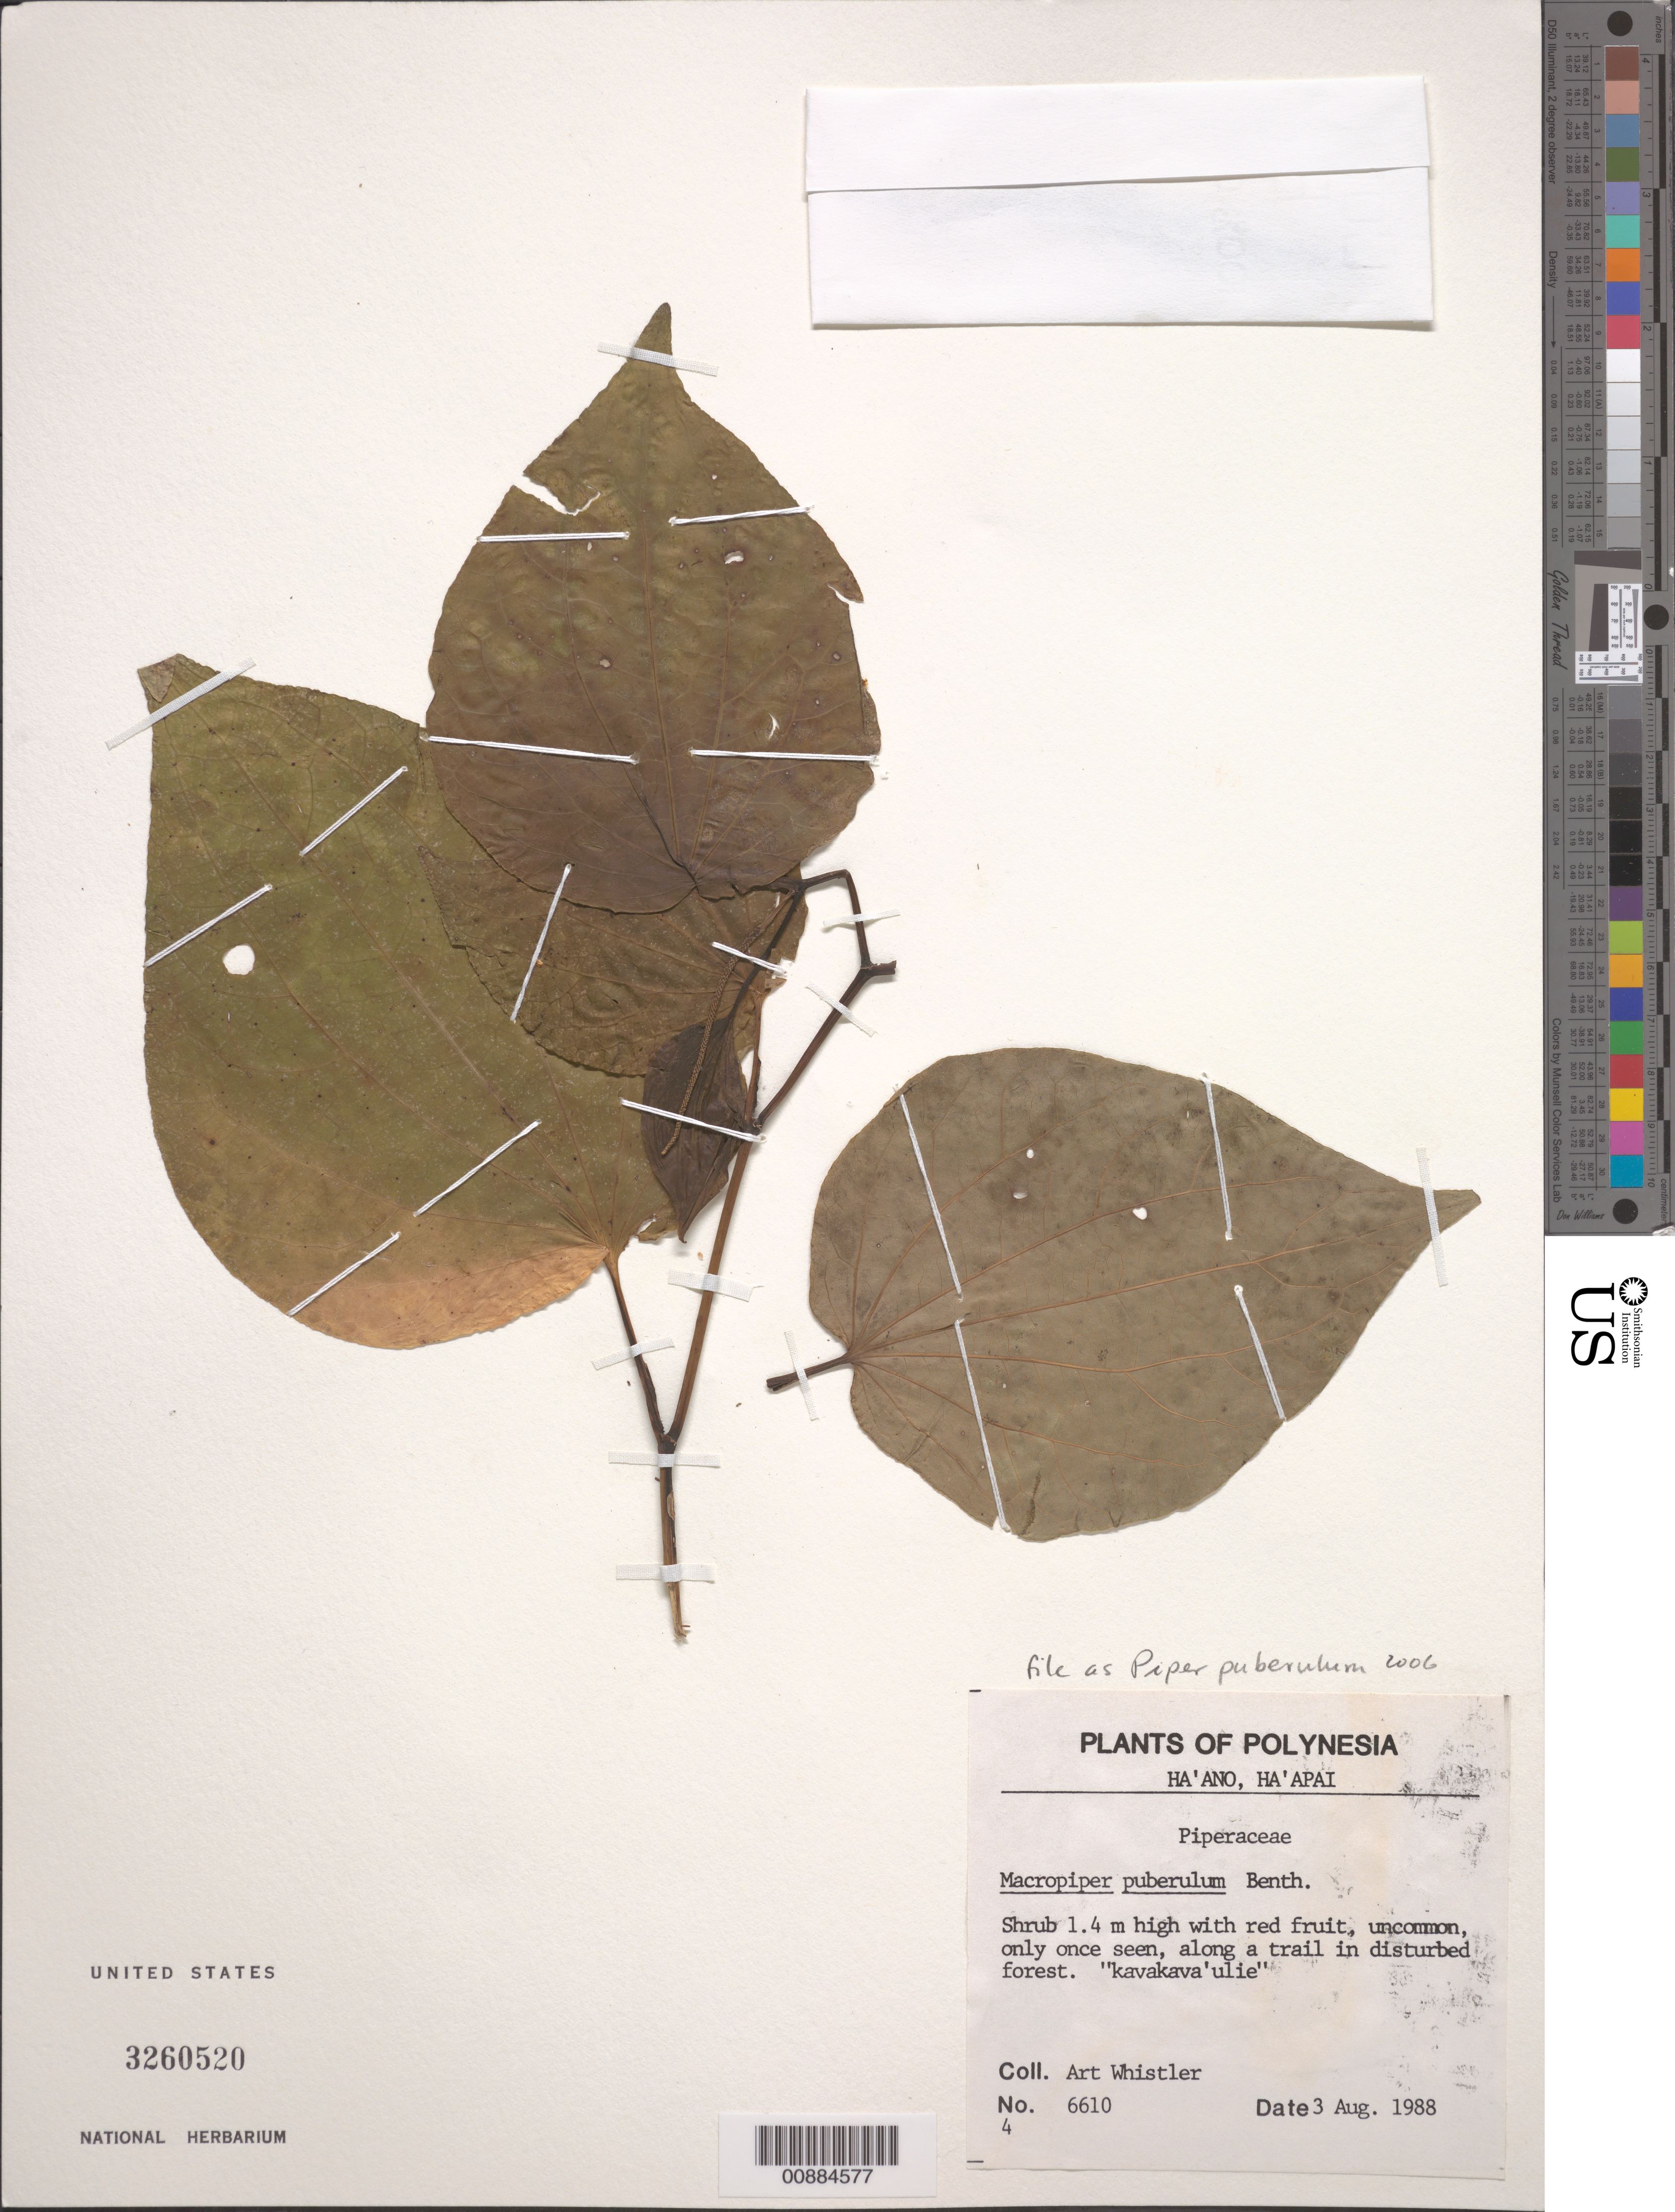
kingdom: Plantae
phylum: Tracheophyta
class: Magnoliopsida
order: Piperales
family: Piperaceae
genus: Piper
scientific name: Piper puberulum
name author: (Benth.) Seem.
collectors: A. Whistler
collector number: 6610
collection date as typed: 03 Aug 1988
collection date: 1988-08-03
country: Tonga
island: Ha'ano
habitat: Along a trail in disturbed forest.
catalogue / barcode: US 3260520